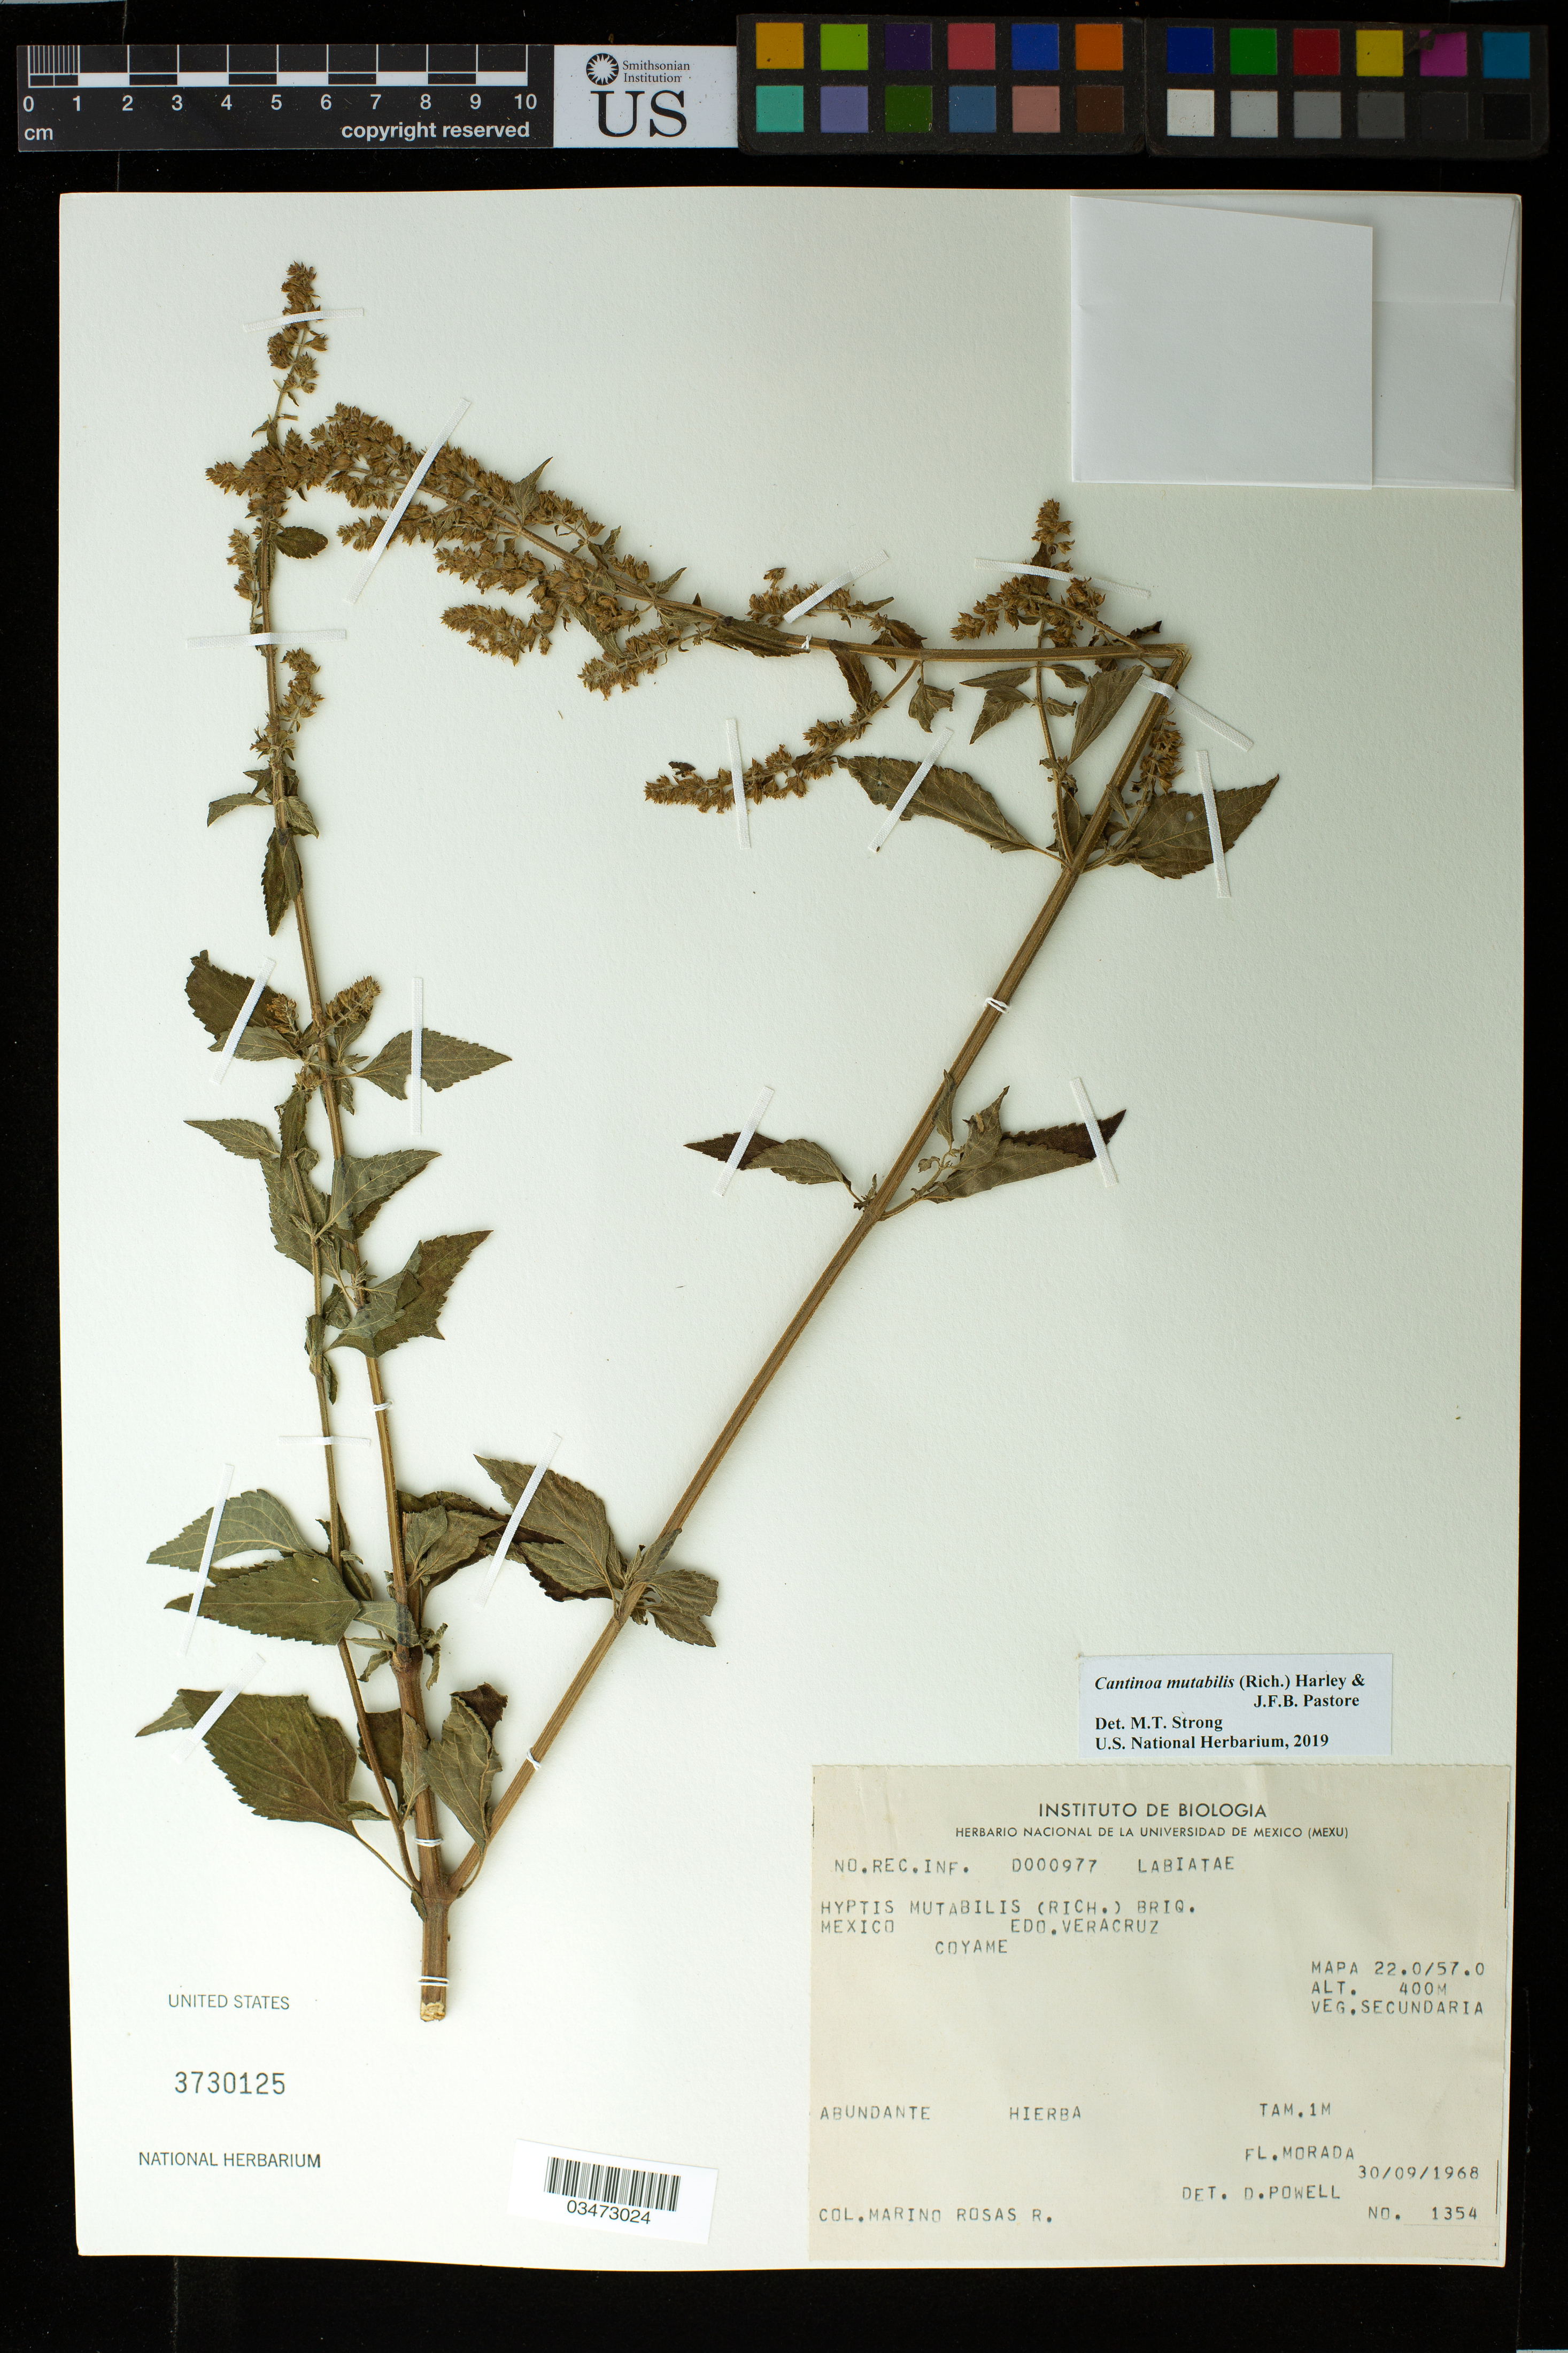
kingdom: Plantae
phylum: Tracheophyta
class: Magnoliopsida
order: Lamiales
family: Lamiaceae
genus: Cantinoa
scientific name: Cantinoa mutabilis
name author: (Rich.) Harley & J.F.B. Pastore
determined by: Strong, Mark T., (BOT), Smithsonian Institution - National Museum of Natural History (UNITED STATES)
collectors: R. Marino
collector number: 1354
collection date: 1968-09-30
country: Mexico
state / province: Veracruz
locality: Coyame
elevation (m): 400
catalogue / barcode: US 3730125